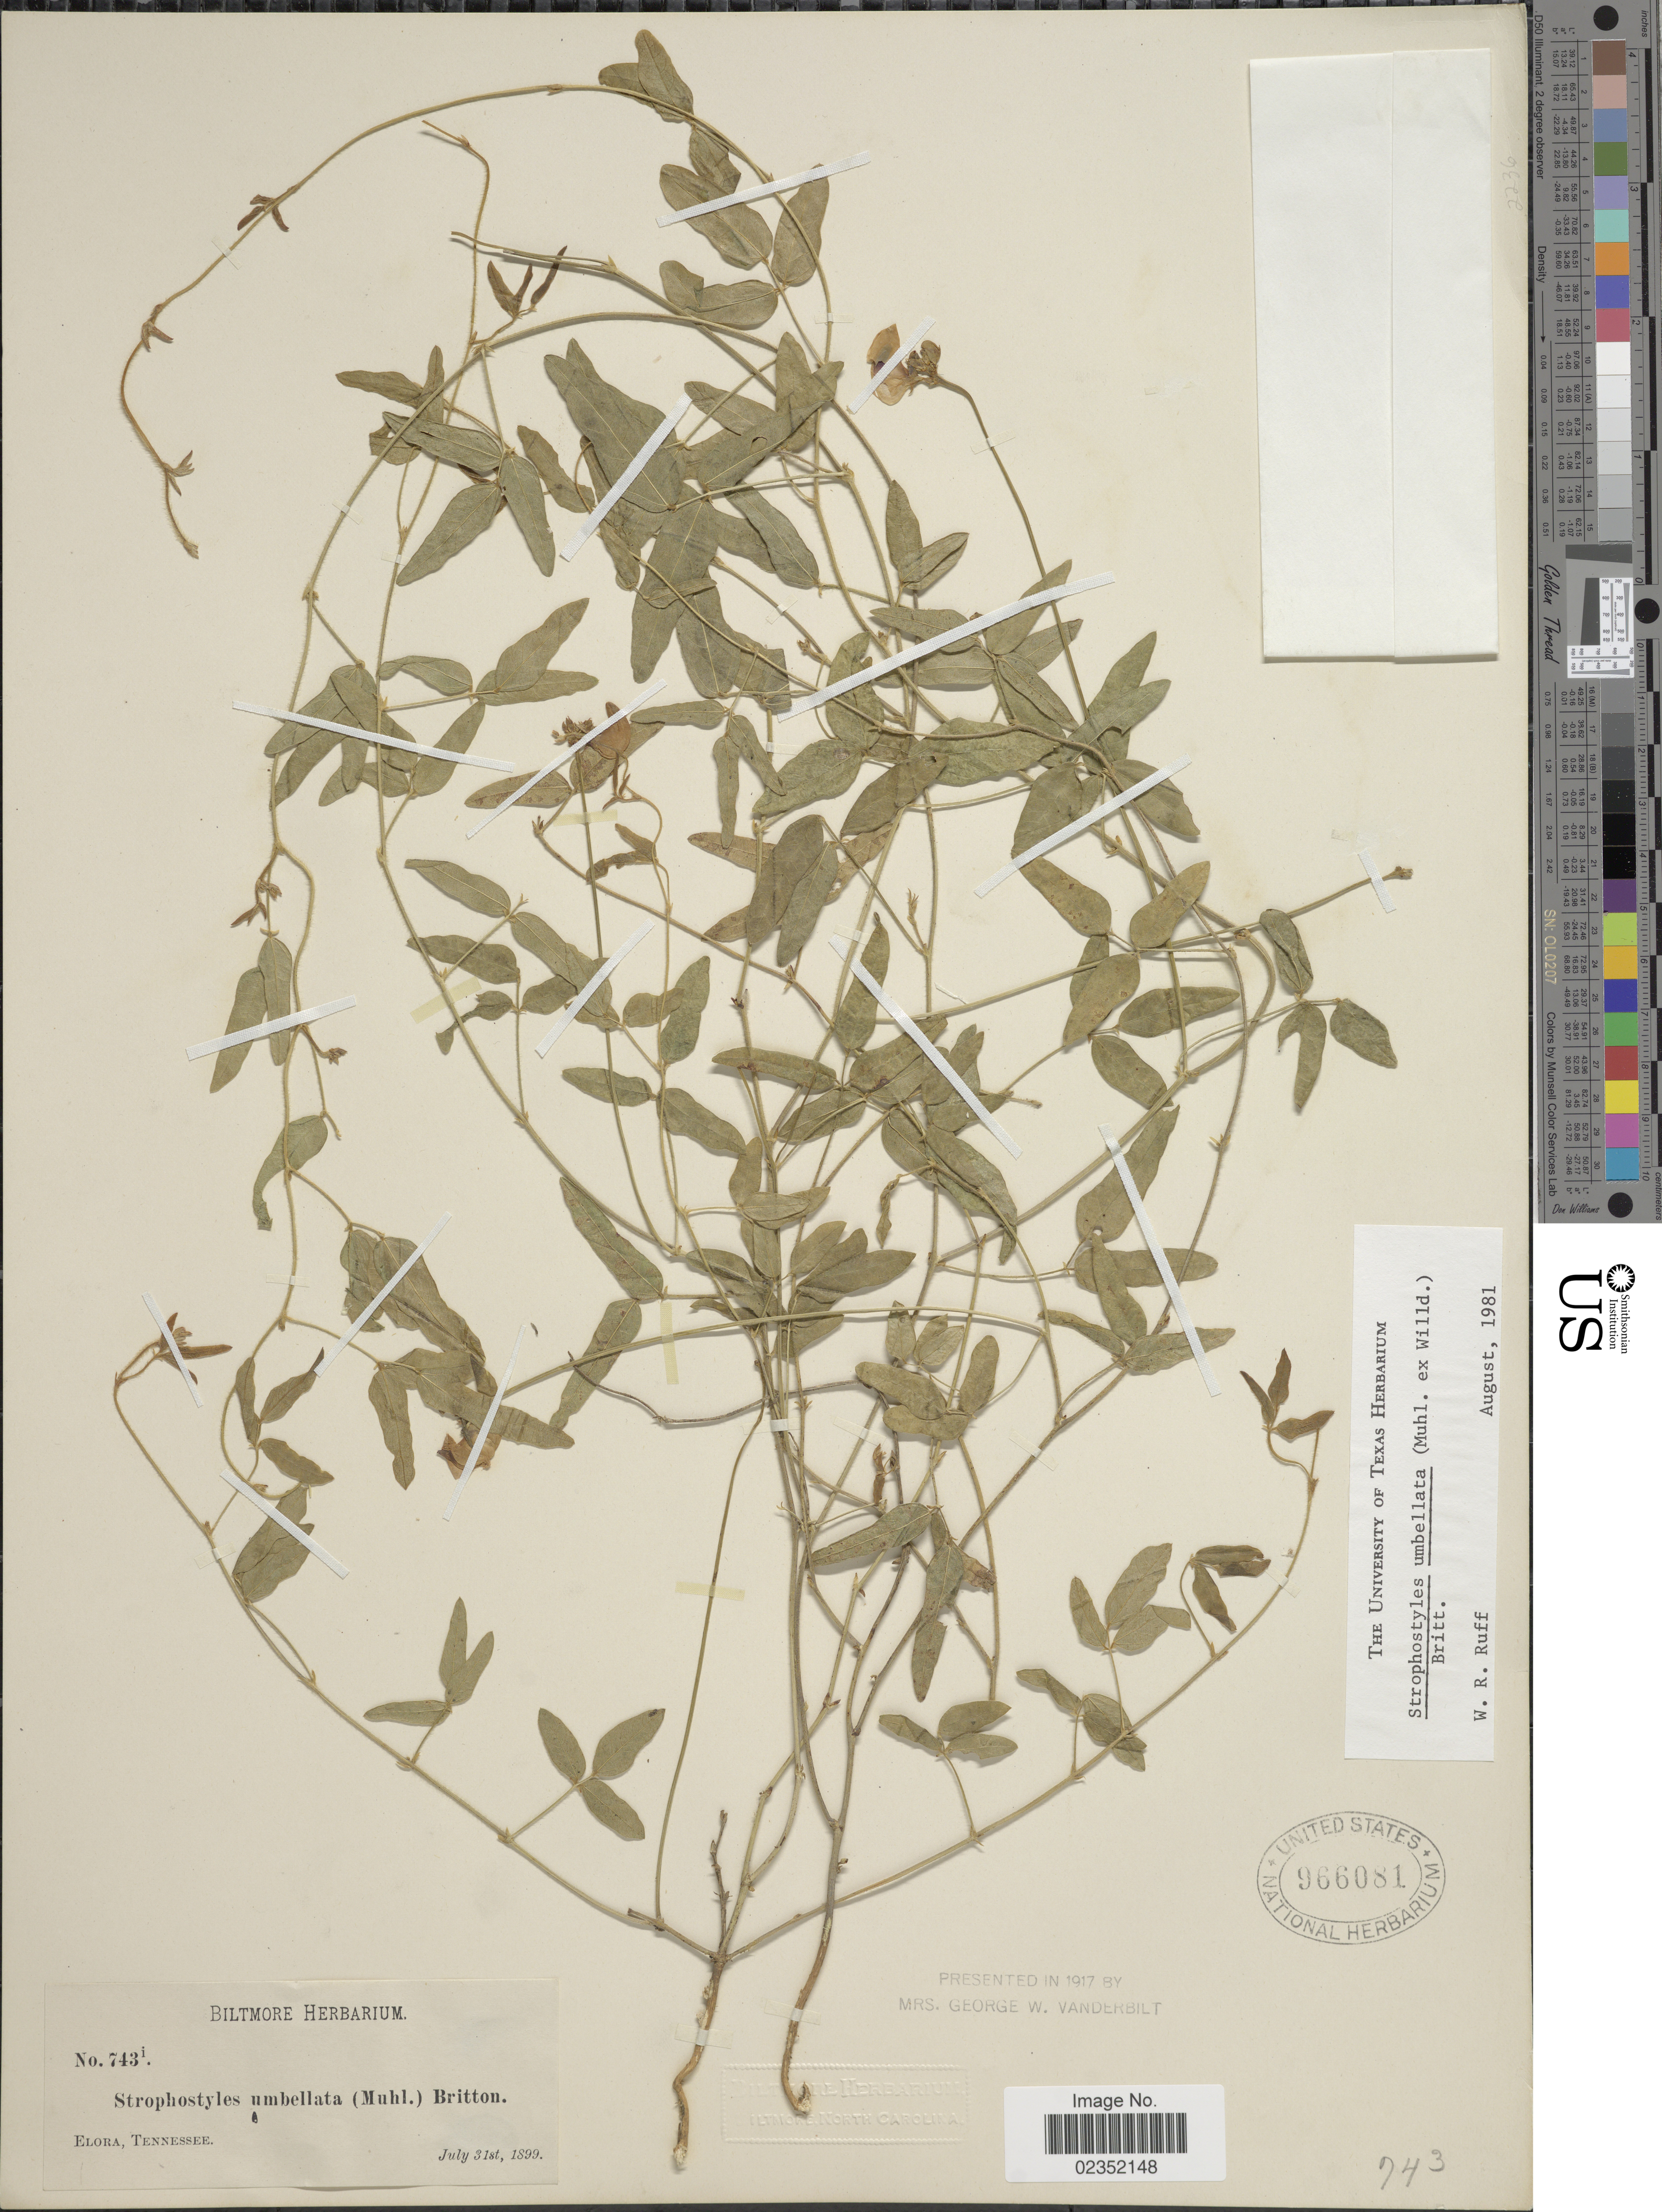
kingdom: Plantae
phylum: Tracheophyta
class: Magnoliopsida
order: Fabales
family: Fabaceae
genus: Strophostyles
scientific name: Strophostyles umbellata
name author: (Muhl. ex Willd.) Britton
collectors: ex herb. Biltmore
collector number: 743i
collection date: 1899-07-31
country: United States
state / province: Tennessee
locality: Elora, Tennessee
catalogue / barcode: US 966081